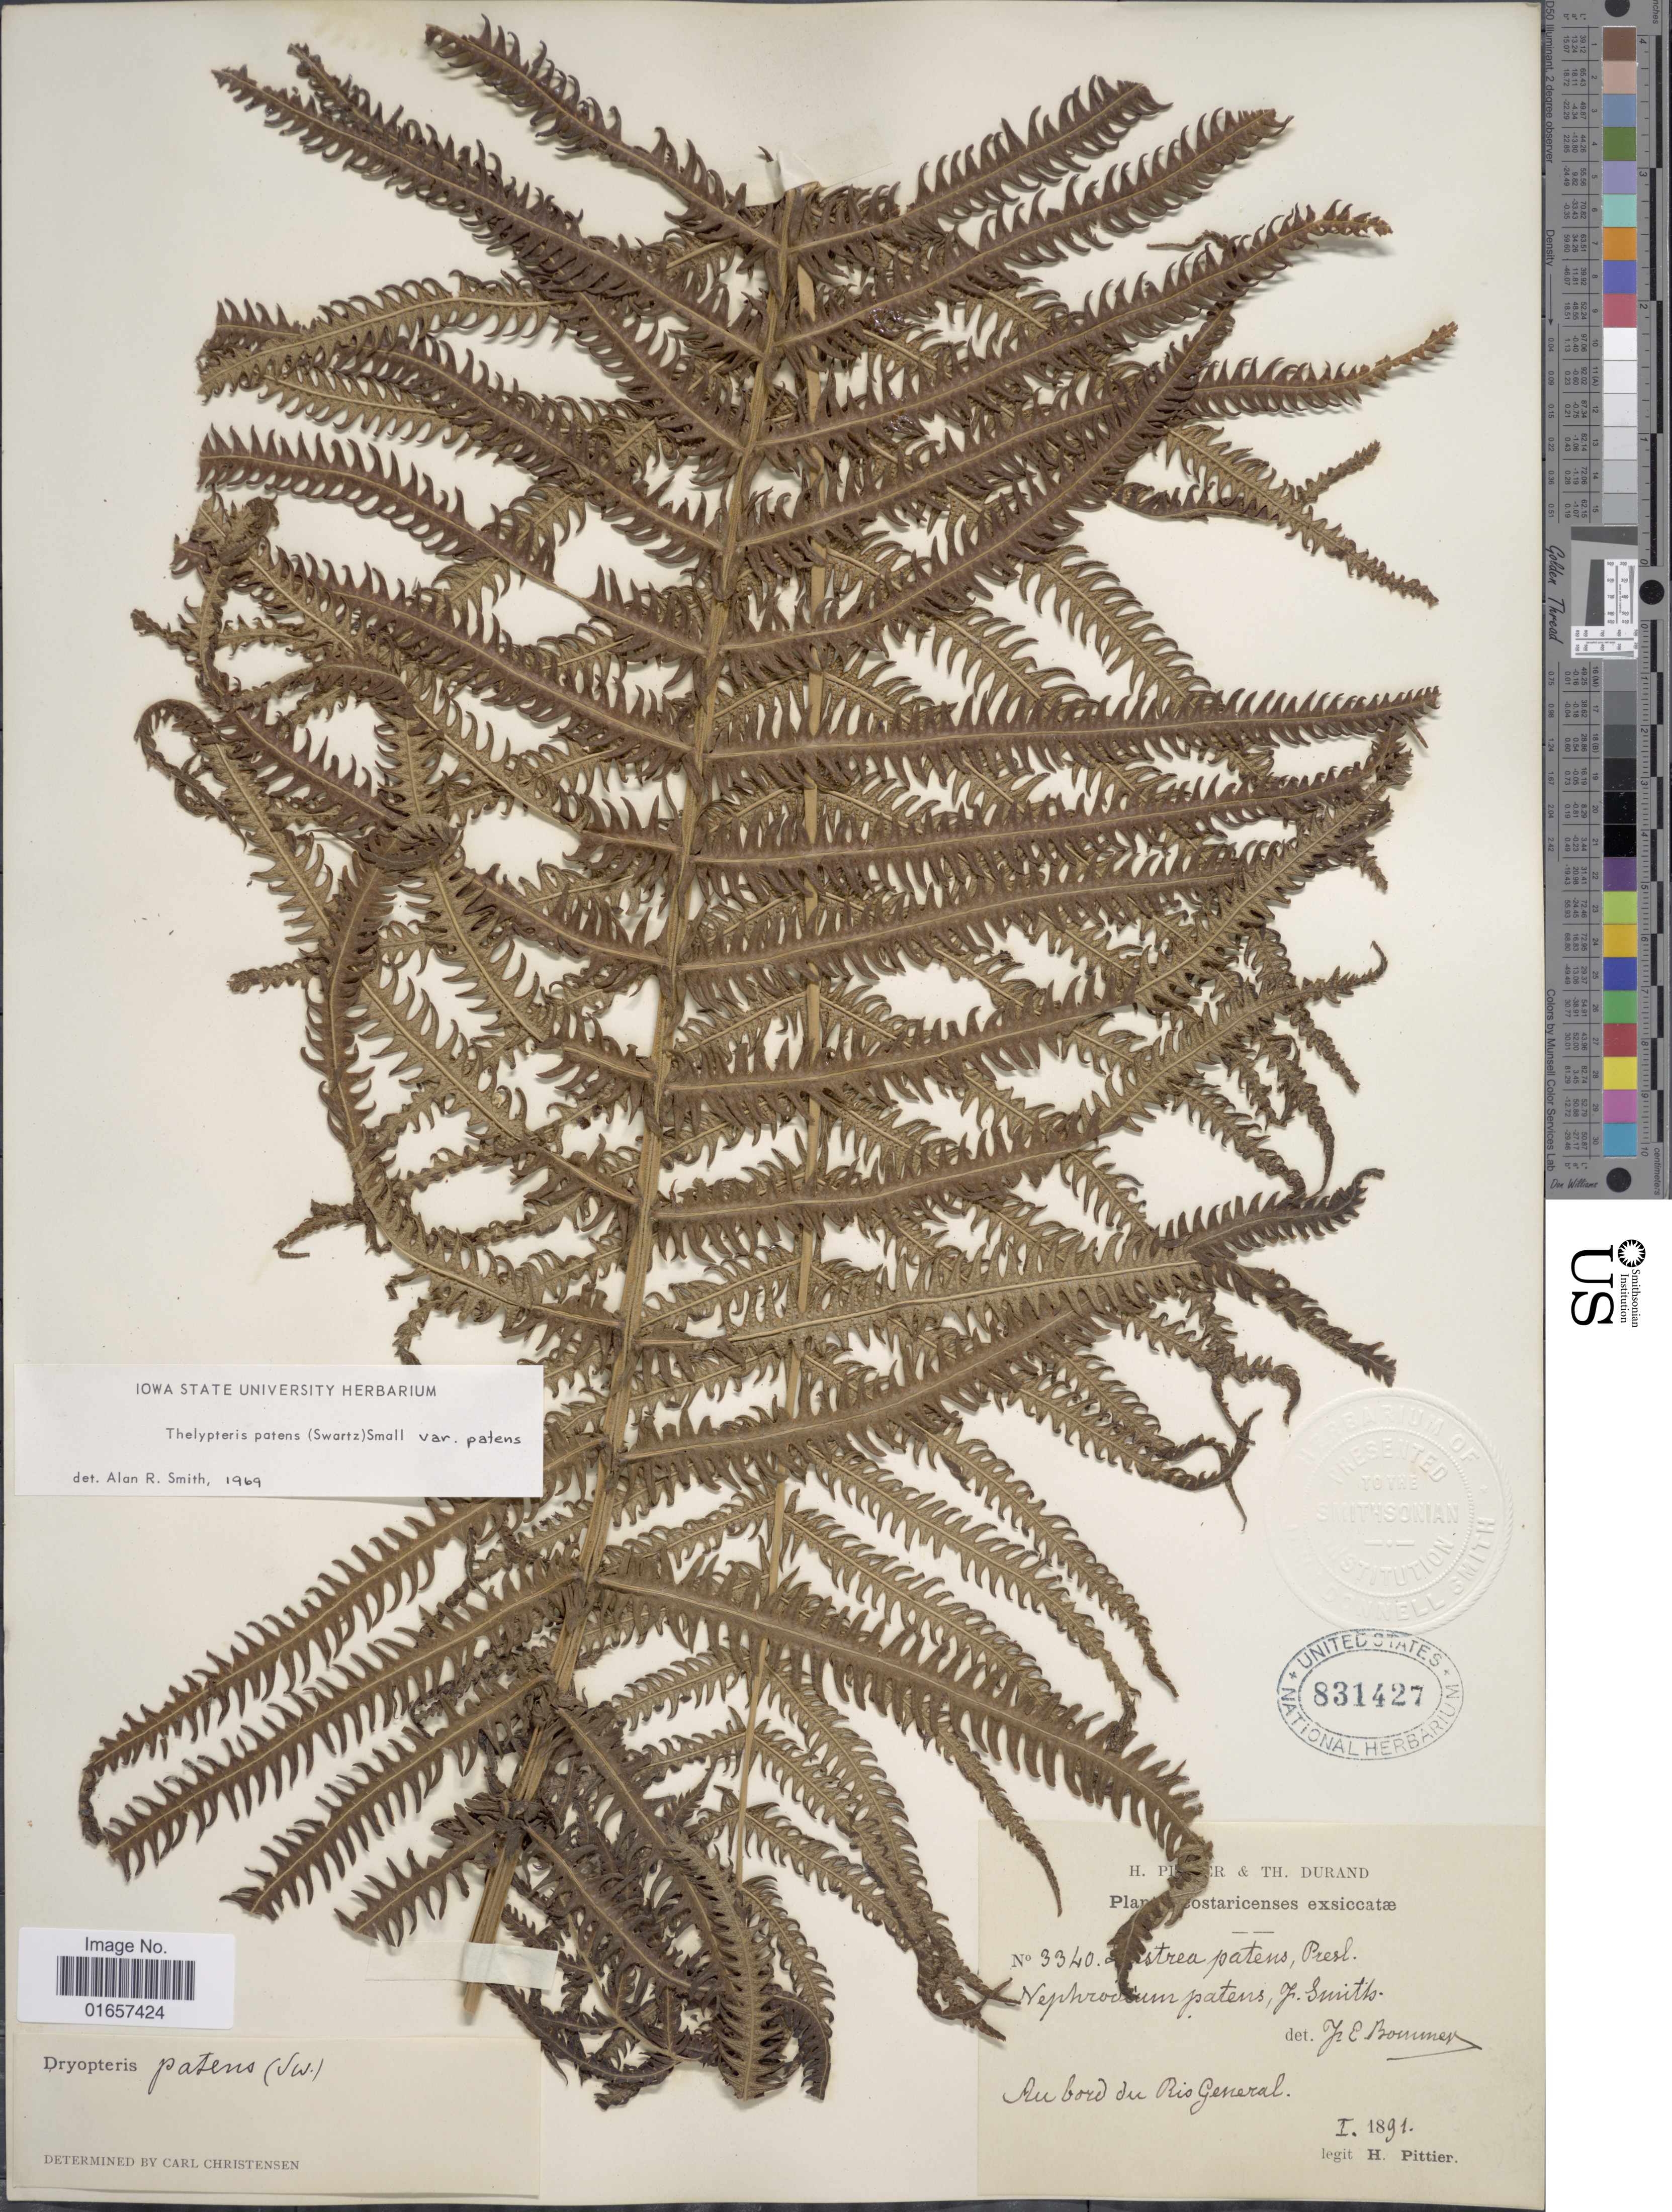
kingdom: Plantae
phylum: Tracheophyta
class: Polypodiopsida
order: Polypodiales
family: Thelypteridaceae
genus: Christella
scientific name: Christella patens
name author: (Sw.) Holttum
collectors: H. F. Pittier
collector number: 3340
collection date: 1891-01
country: Costa Rica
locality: Costaricenses exsiccatae, Au bord du Rio General.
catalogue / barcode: US 831427